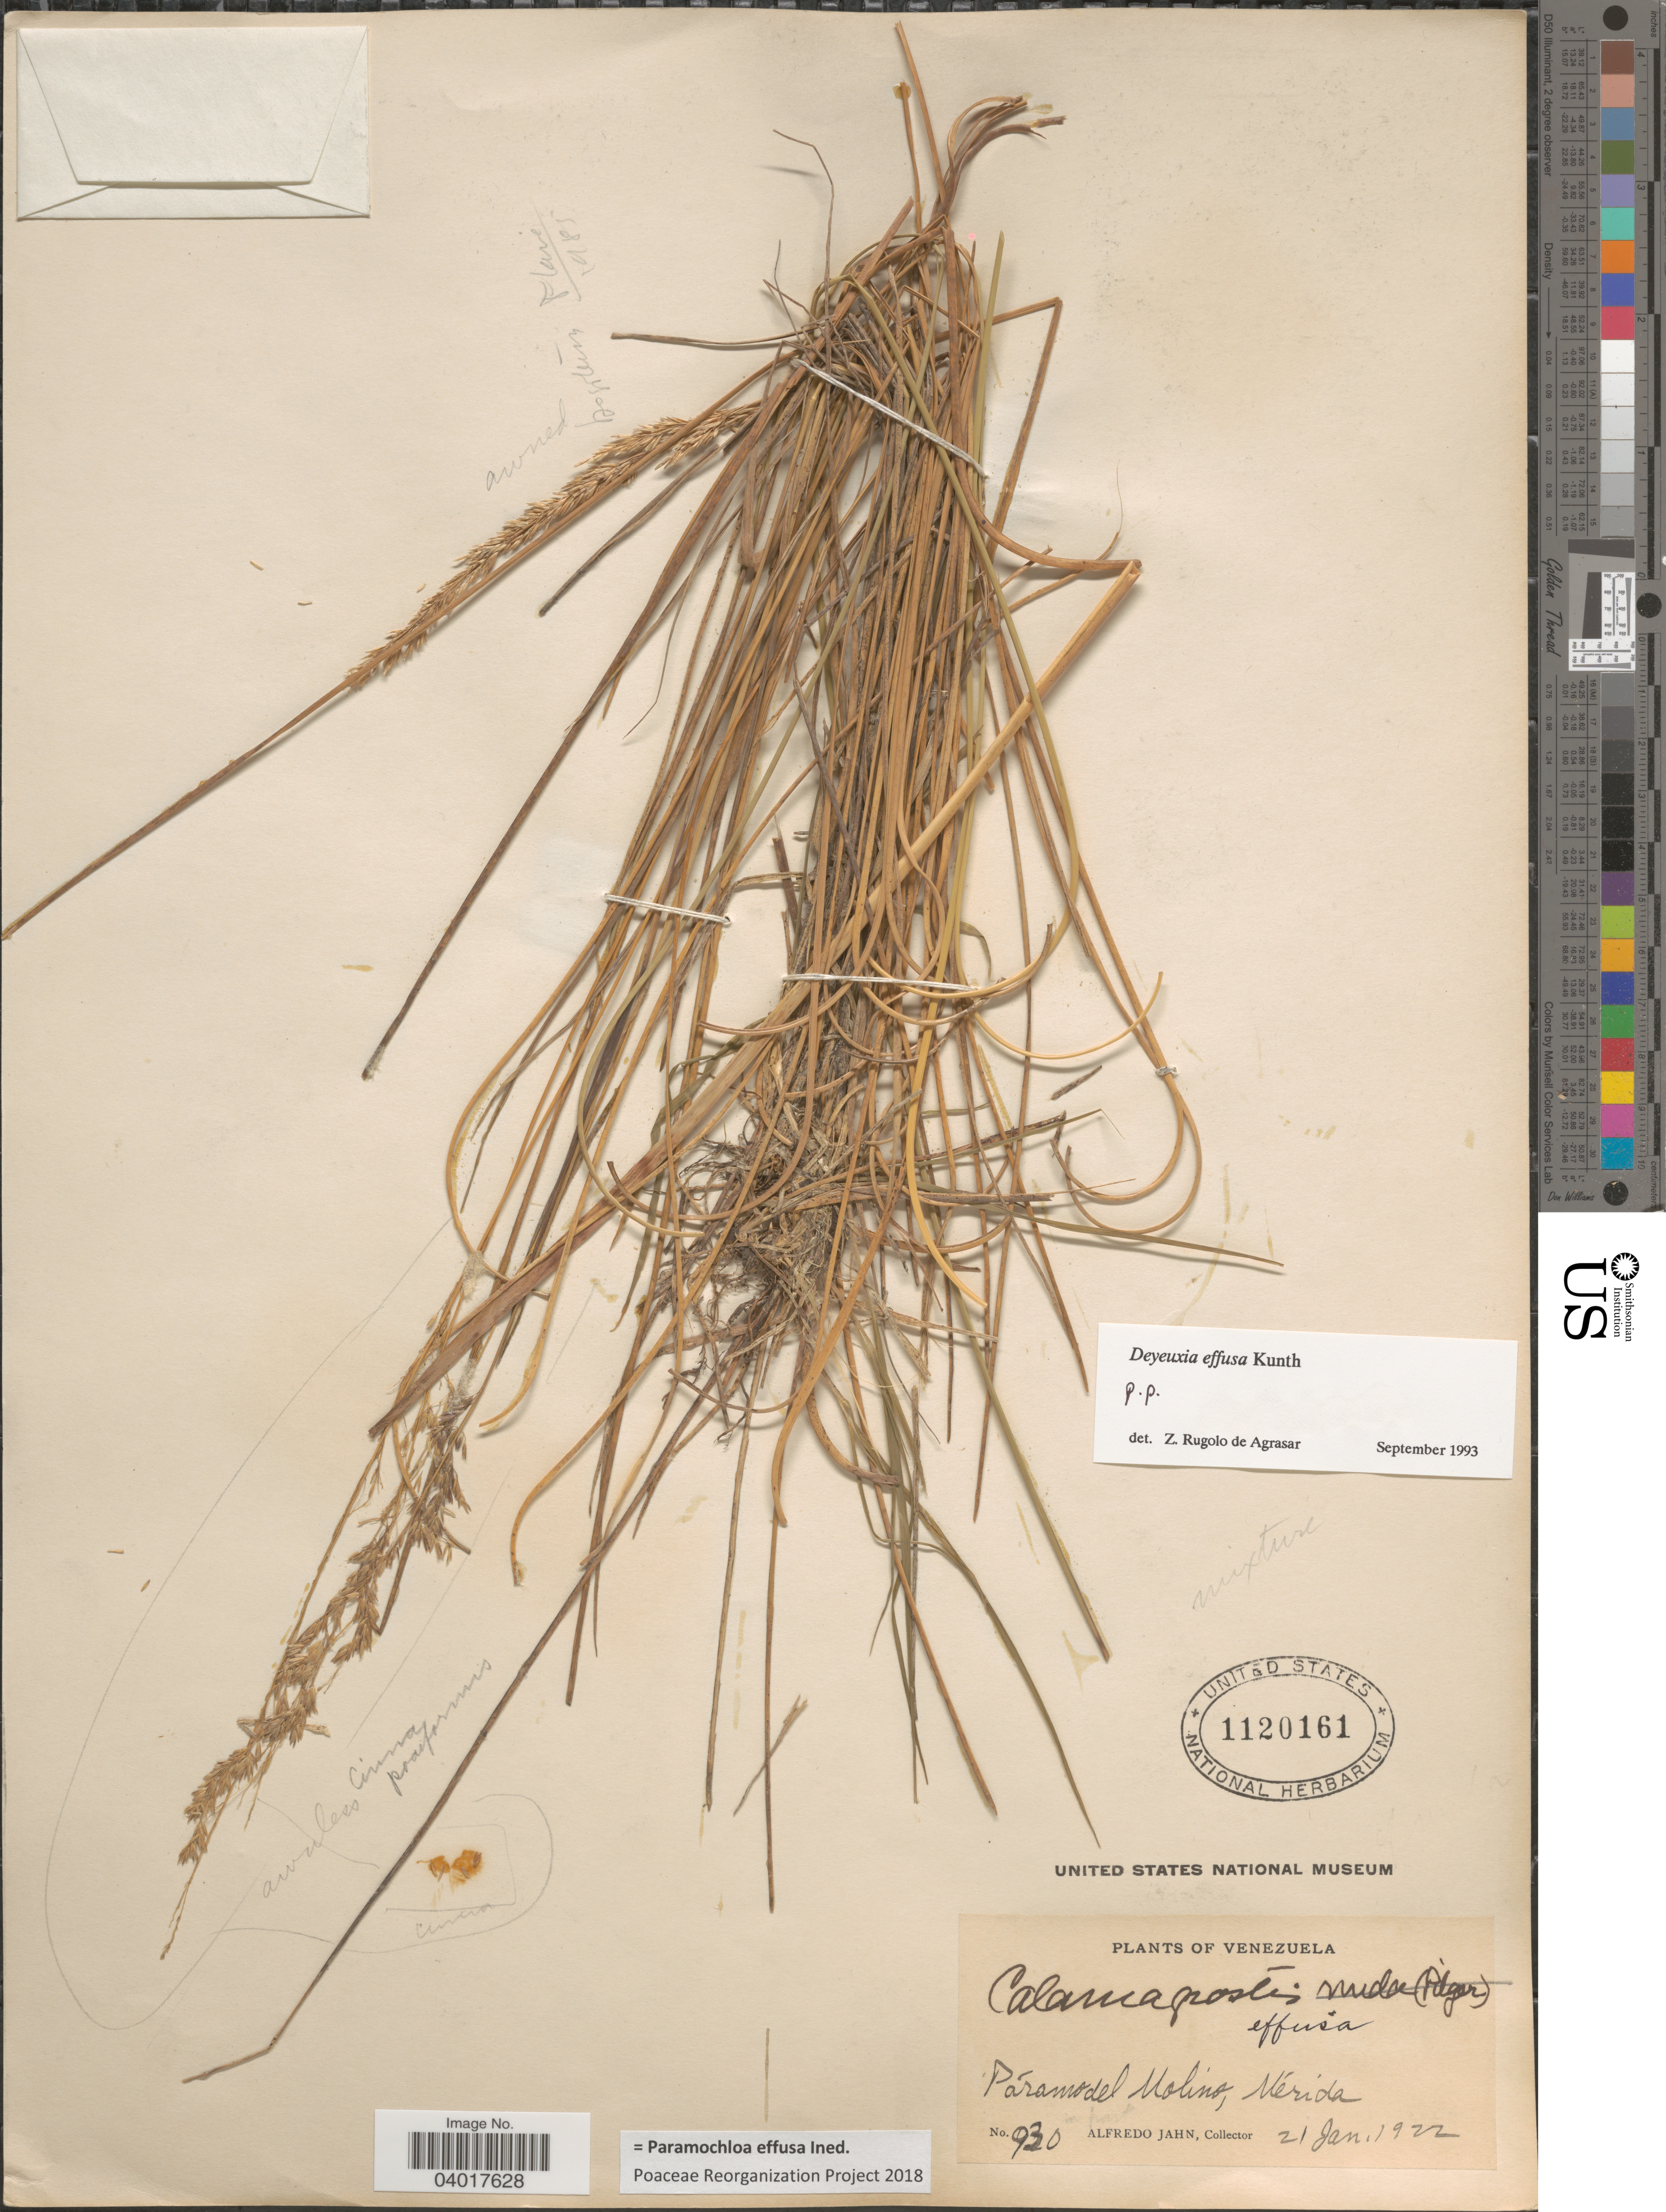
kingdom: Plantae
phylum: Tracheophyta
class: Liliopsida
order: Poales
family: Poaceae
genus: Paramochloa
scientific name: Paramochloa effusa ined.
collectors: A. Jahn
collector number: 930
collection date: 1922-01-21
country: Venezuela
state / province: Merida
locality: Páramo del Molino.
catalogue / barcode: US 1120161